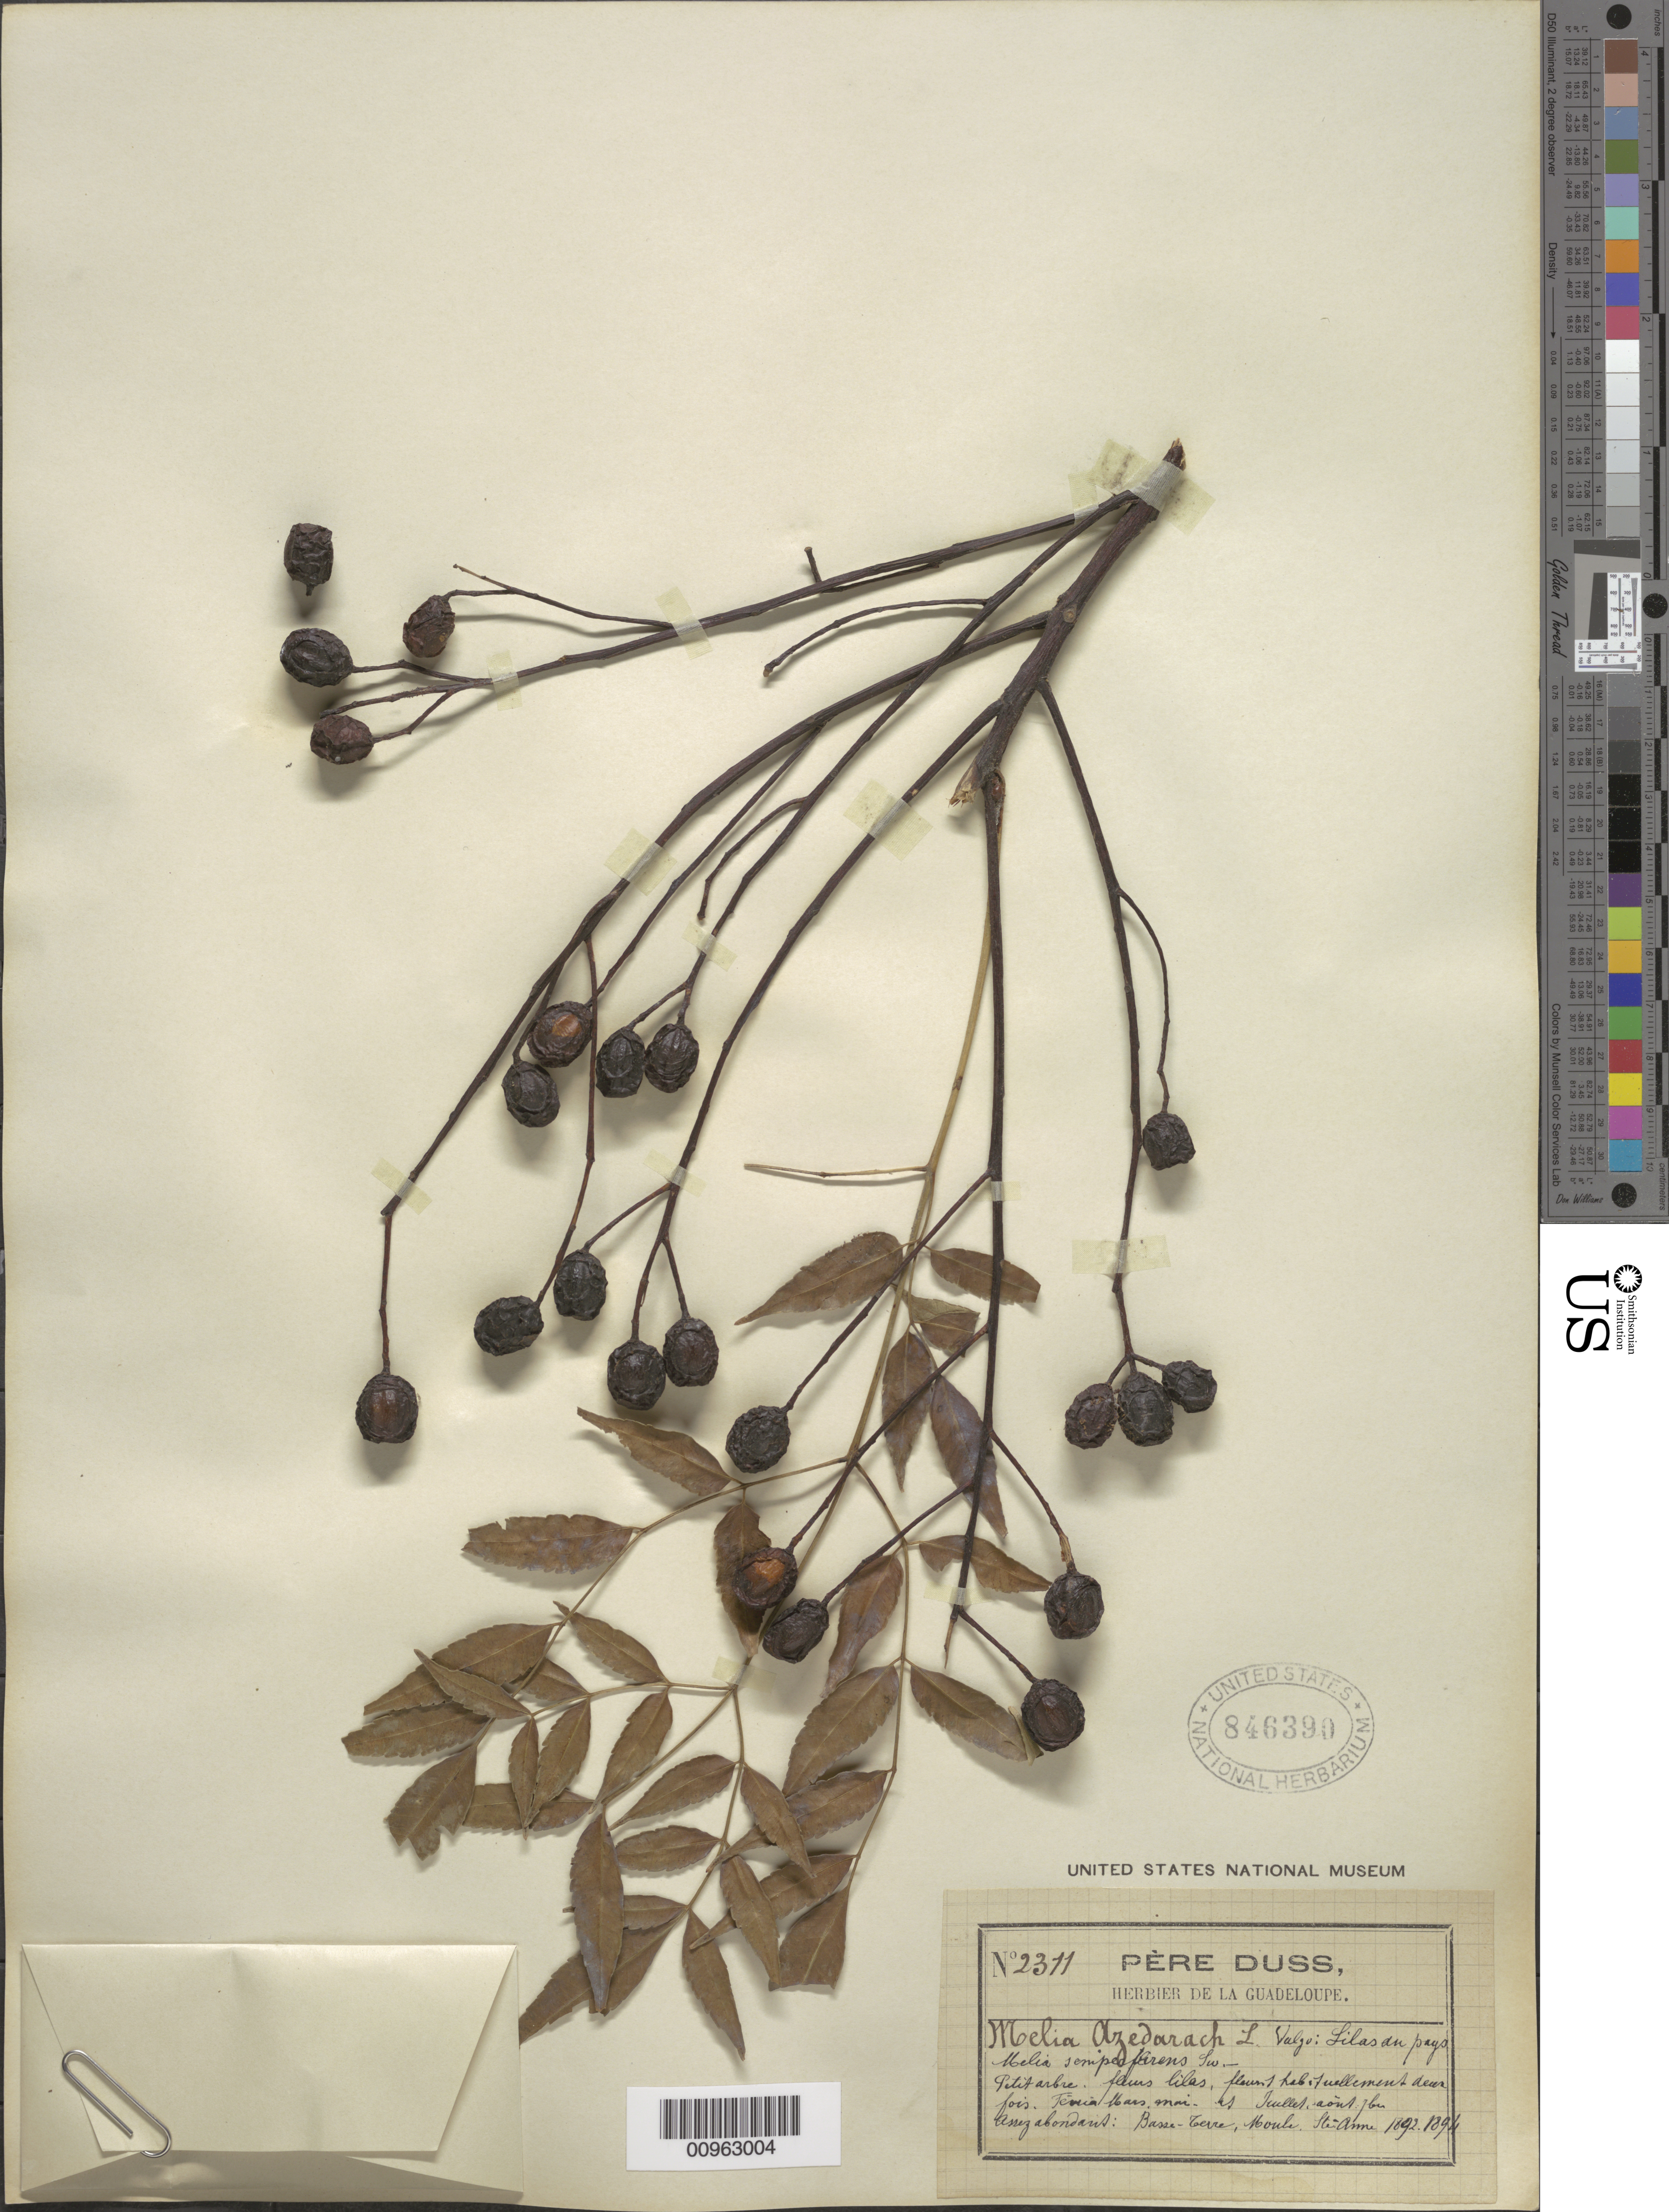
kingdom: Plantae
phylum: Tracheophyta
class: Magnoliopsida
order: Sapindales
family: Meliaceae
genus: Melia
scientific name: Melia azedarach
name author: L.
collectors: Père Duss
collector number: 2311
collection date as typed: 1892 to -- --- 1894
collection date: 1892/1894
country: Guadeloupe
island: Basse Terre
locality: Basse-Terre, Moule, St. Anne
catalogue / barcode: US 846390